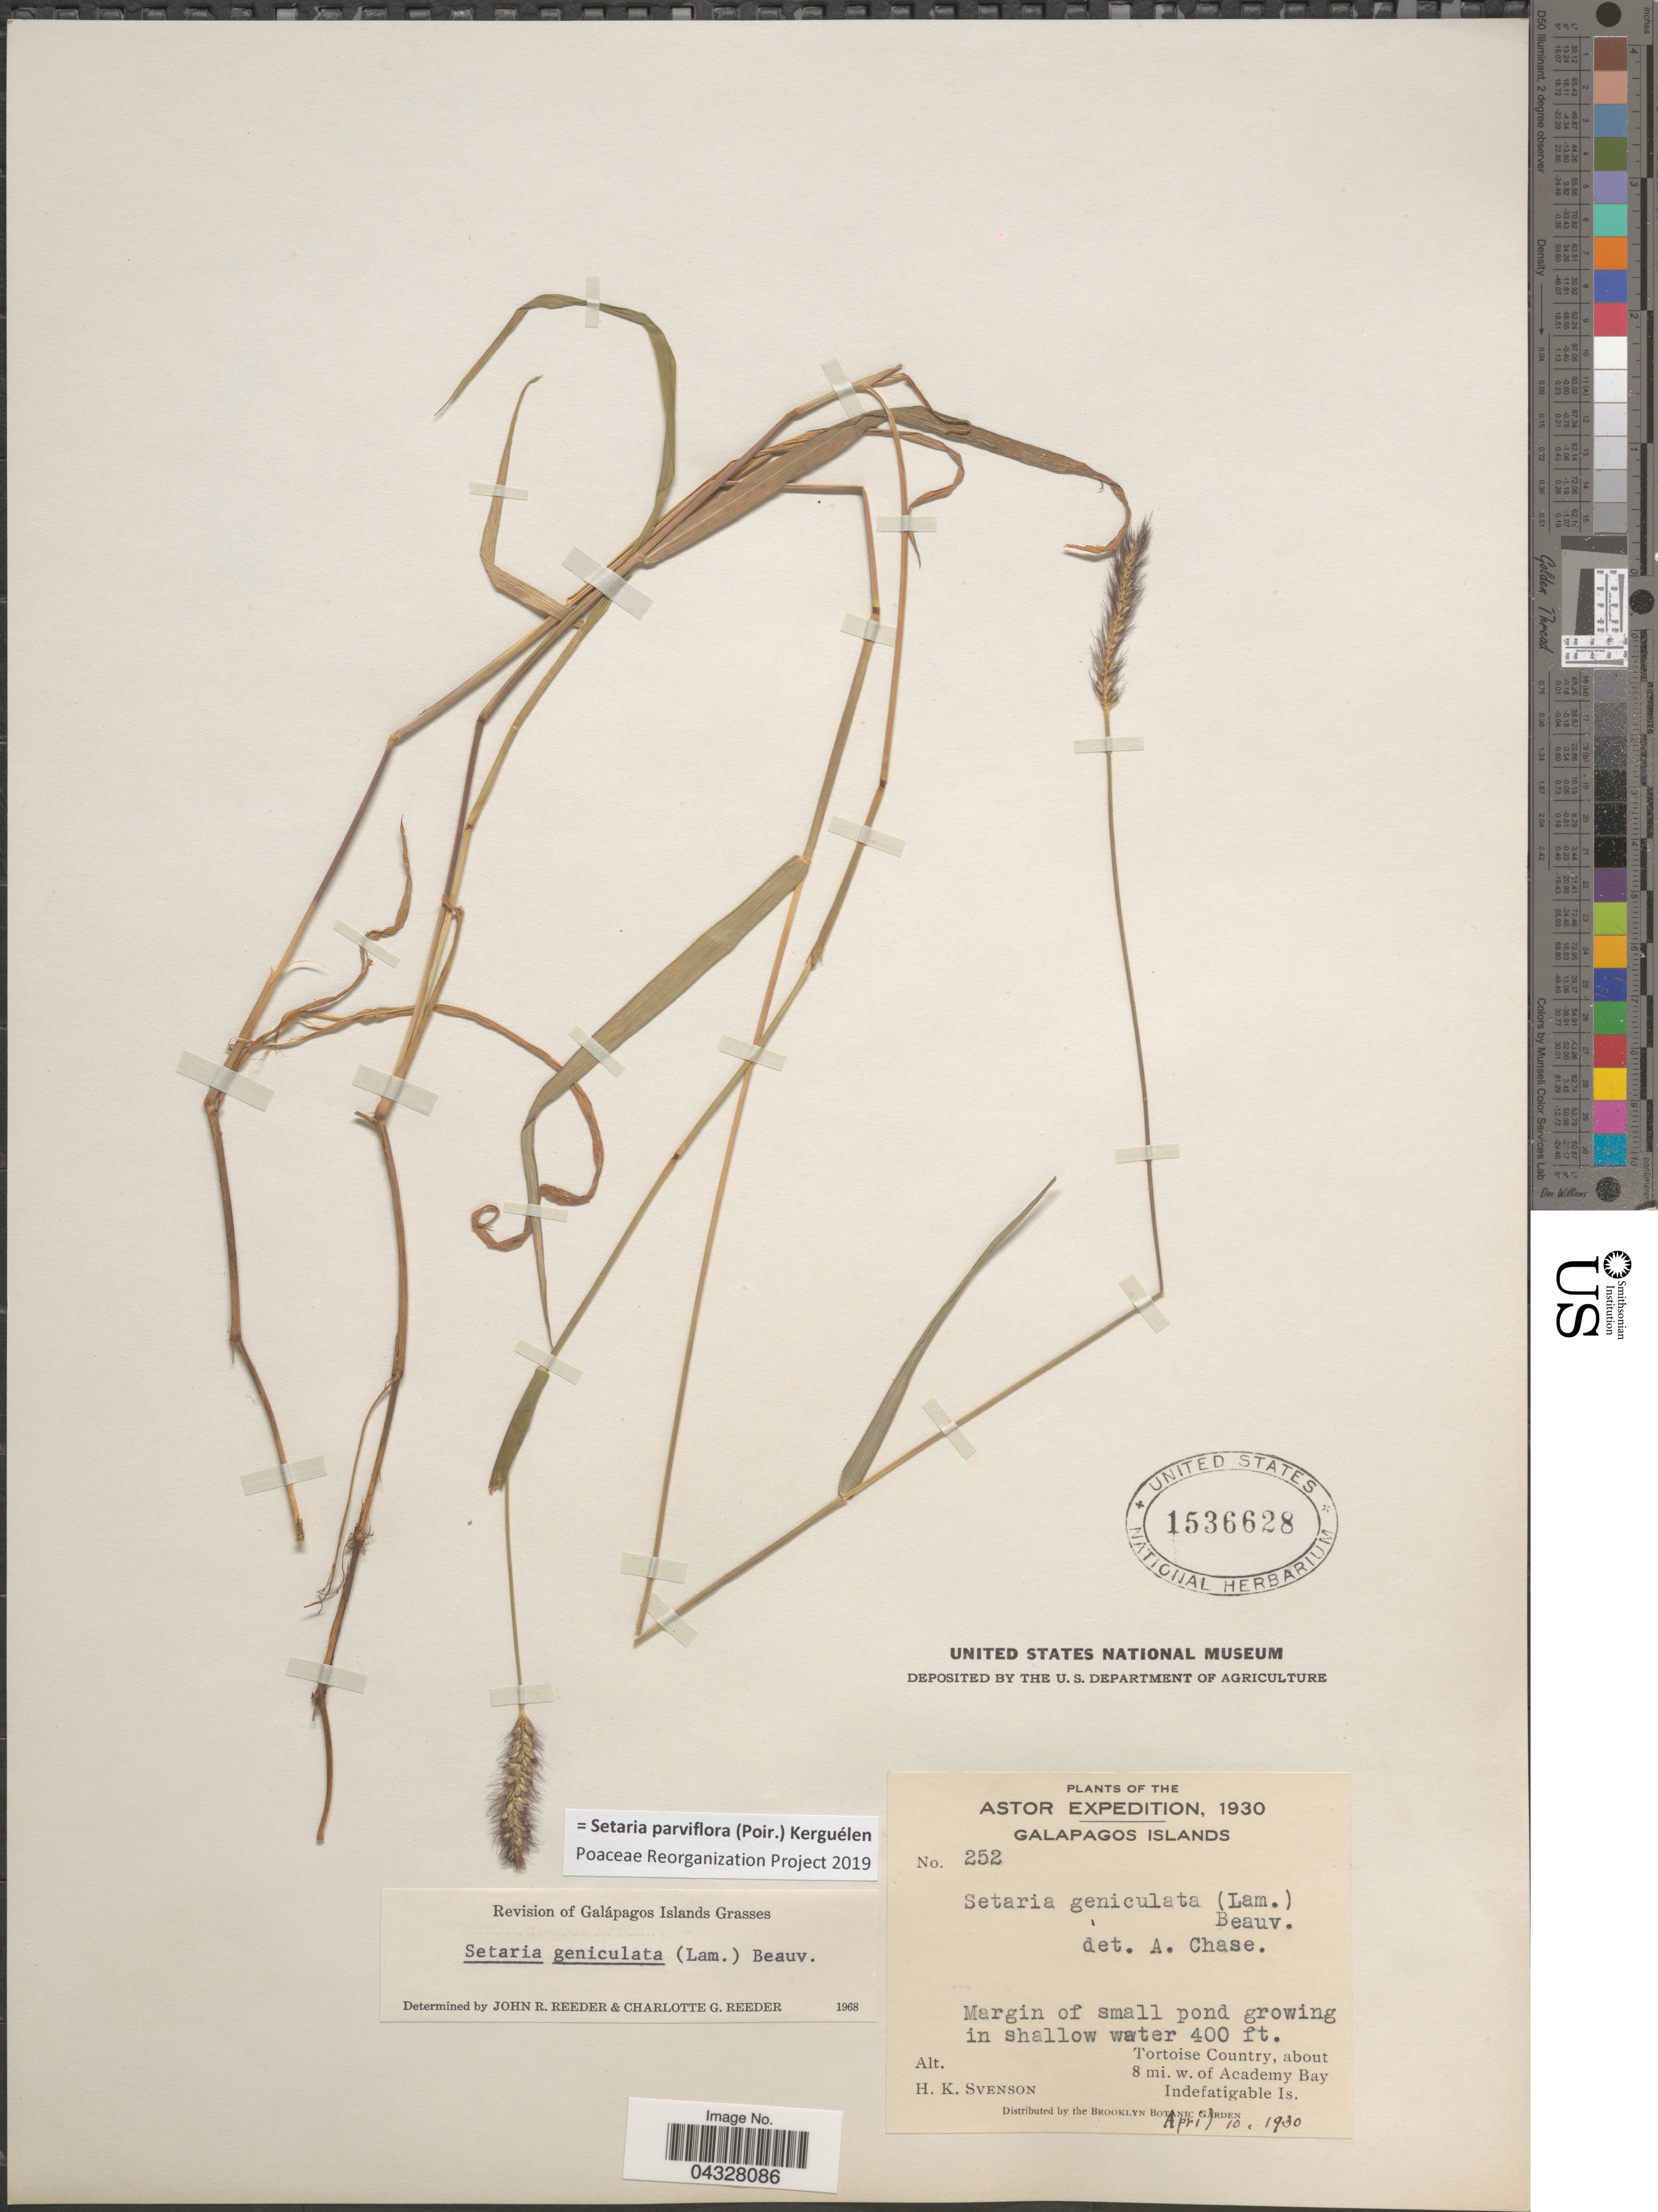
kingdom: Plantae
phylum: Tracheophyta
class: Liliopsida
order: Poales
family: Poaceae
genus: Setaria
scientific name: Setaria parviflora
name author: (Poir.) Kerguélen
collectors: H. K. Svenson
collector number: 252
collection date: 1930-04-10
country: Ecuador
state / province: Colón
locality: The Astor Expedition, 1930. Galapagos Islands. Tortoise Country, about 8 mi. w. of Academy Bay. Indefatigable Is.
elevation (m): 122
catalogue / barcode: US 1536628